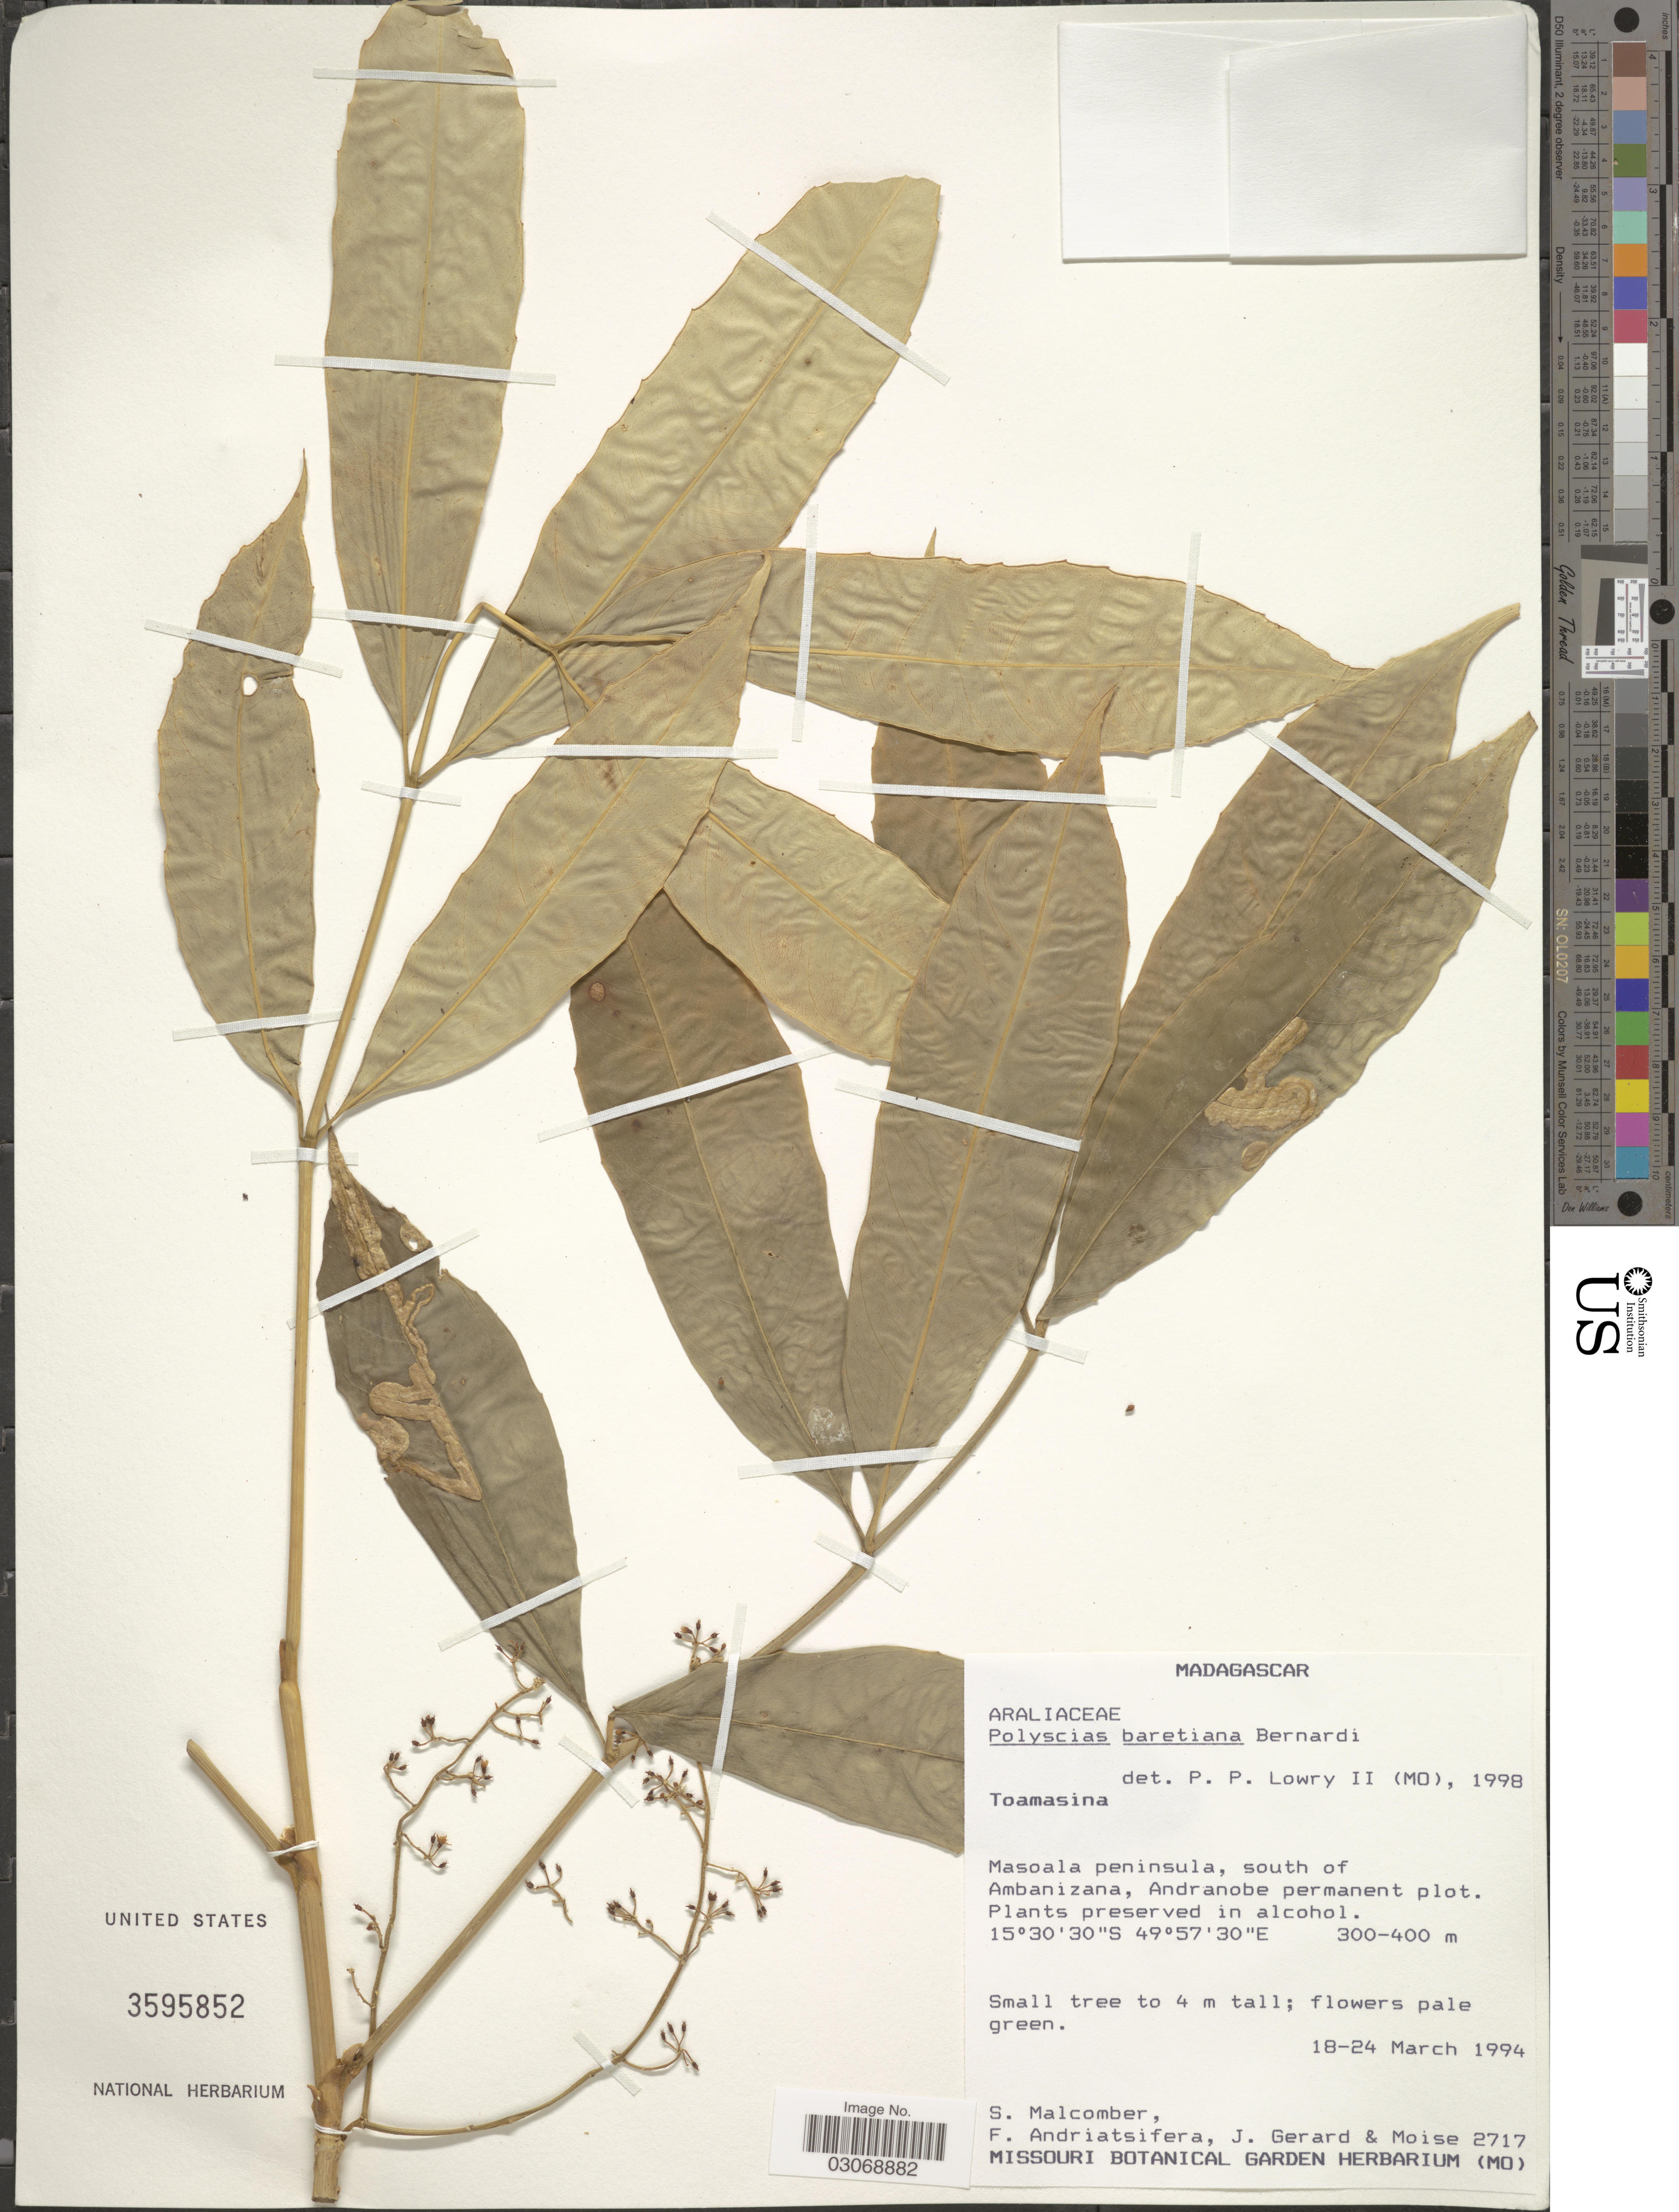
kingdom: Plantae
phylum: Tracheophyta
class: Magnoliopsida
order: Apiales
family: Araliaceae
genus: Polyscias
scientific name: Polyscias baretiana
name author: Bernardi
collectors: S. T. Malcomber, F. Andriatsifera, J. Gerard & Moïse, --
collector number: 2717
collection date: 1994-03-18/1994-03-24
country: Madagascar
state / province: Analanjirofo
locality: Masoala peninsula, south of Ambanizana, Andranobe permanent plot.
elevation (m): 300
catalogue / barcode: US 3595852